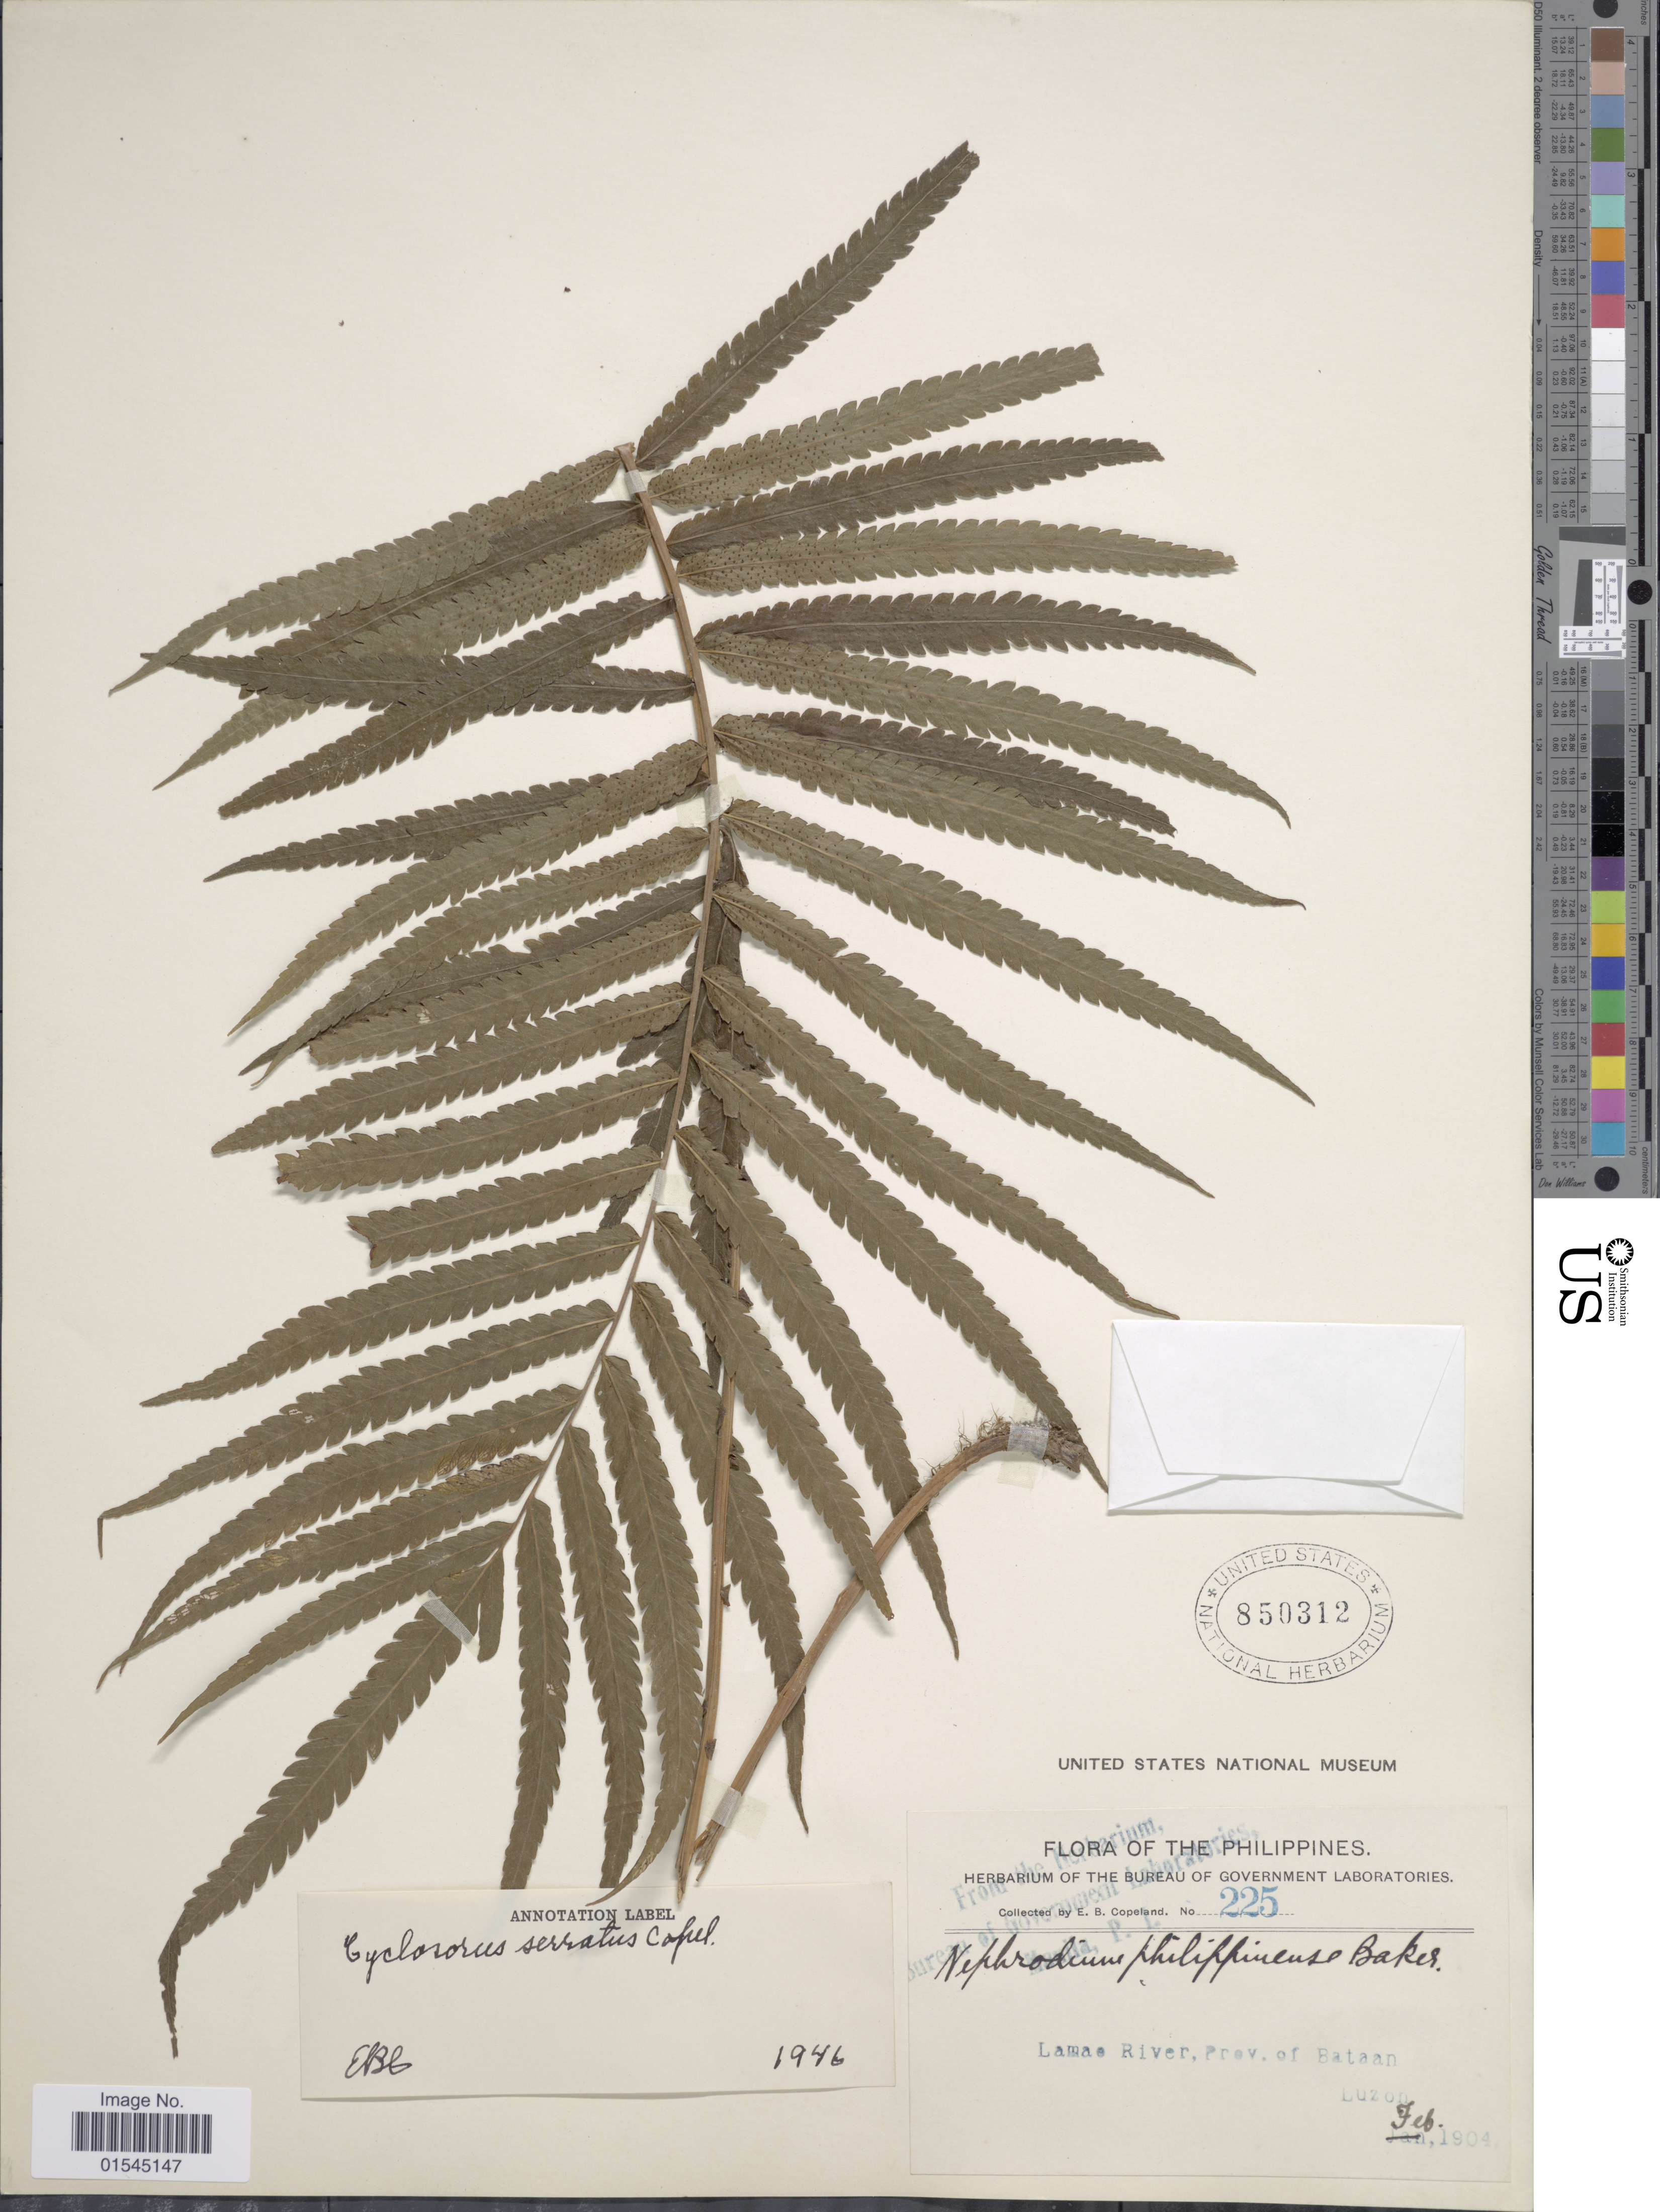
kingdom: Plantae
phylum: Tracheophyta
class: Polypodiopsida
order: Polypodiales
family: Thelypteridaceae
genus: Sphaerostephanos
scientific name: Sphaerostephanos productus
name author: (Kaulf.) Holttum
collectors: E. B. Copeland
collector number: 225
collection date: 1904-02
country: Philippines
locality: Lamao River, Prov. of Bataan, Luzon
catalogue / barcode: US 850312